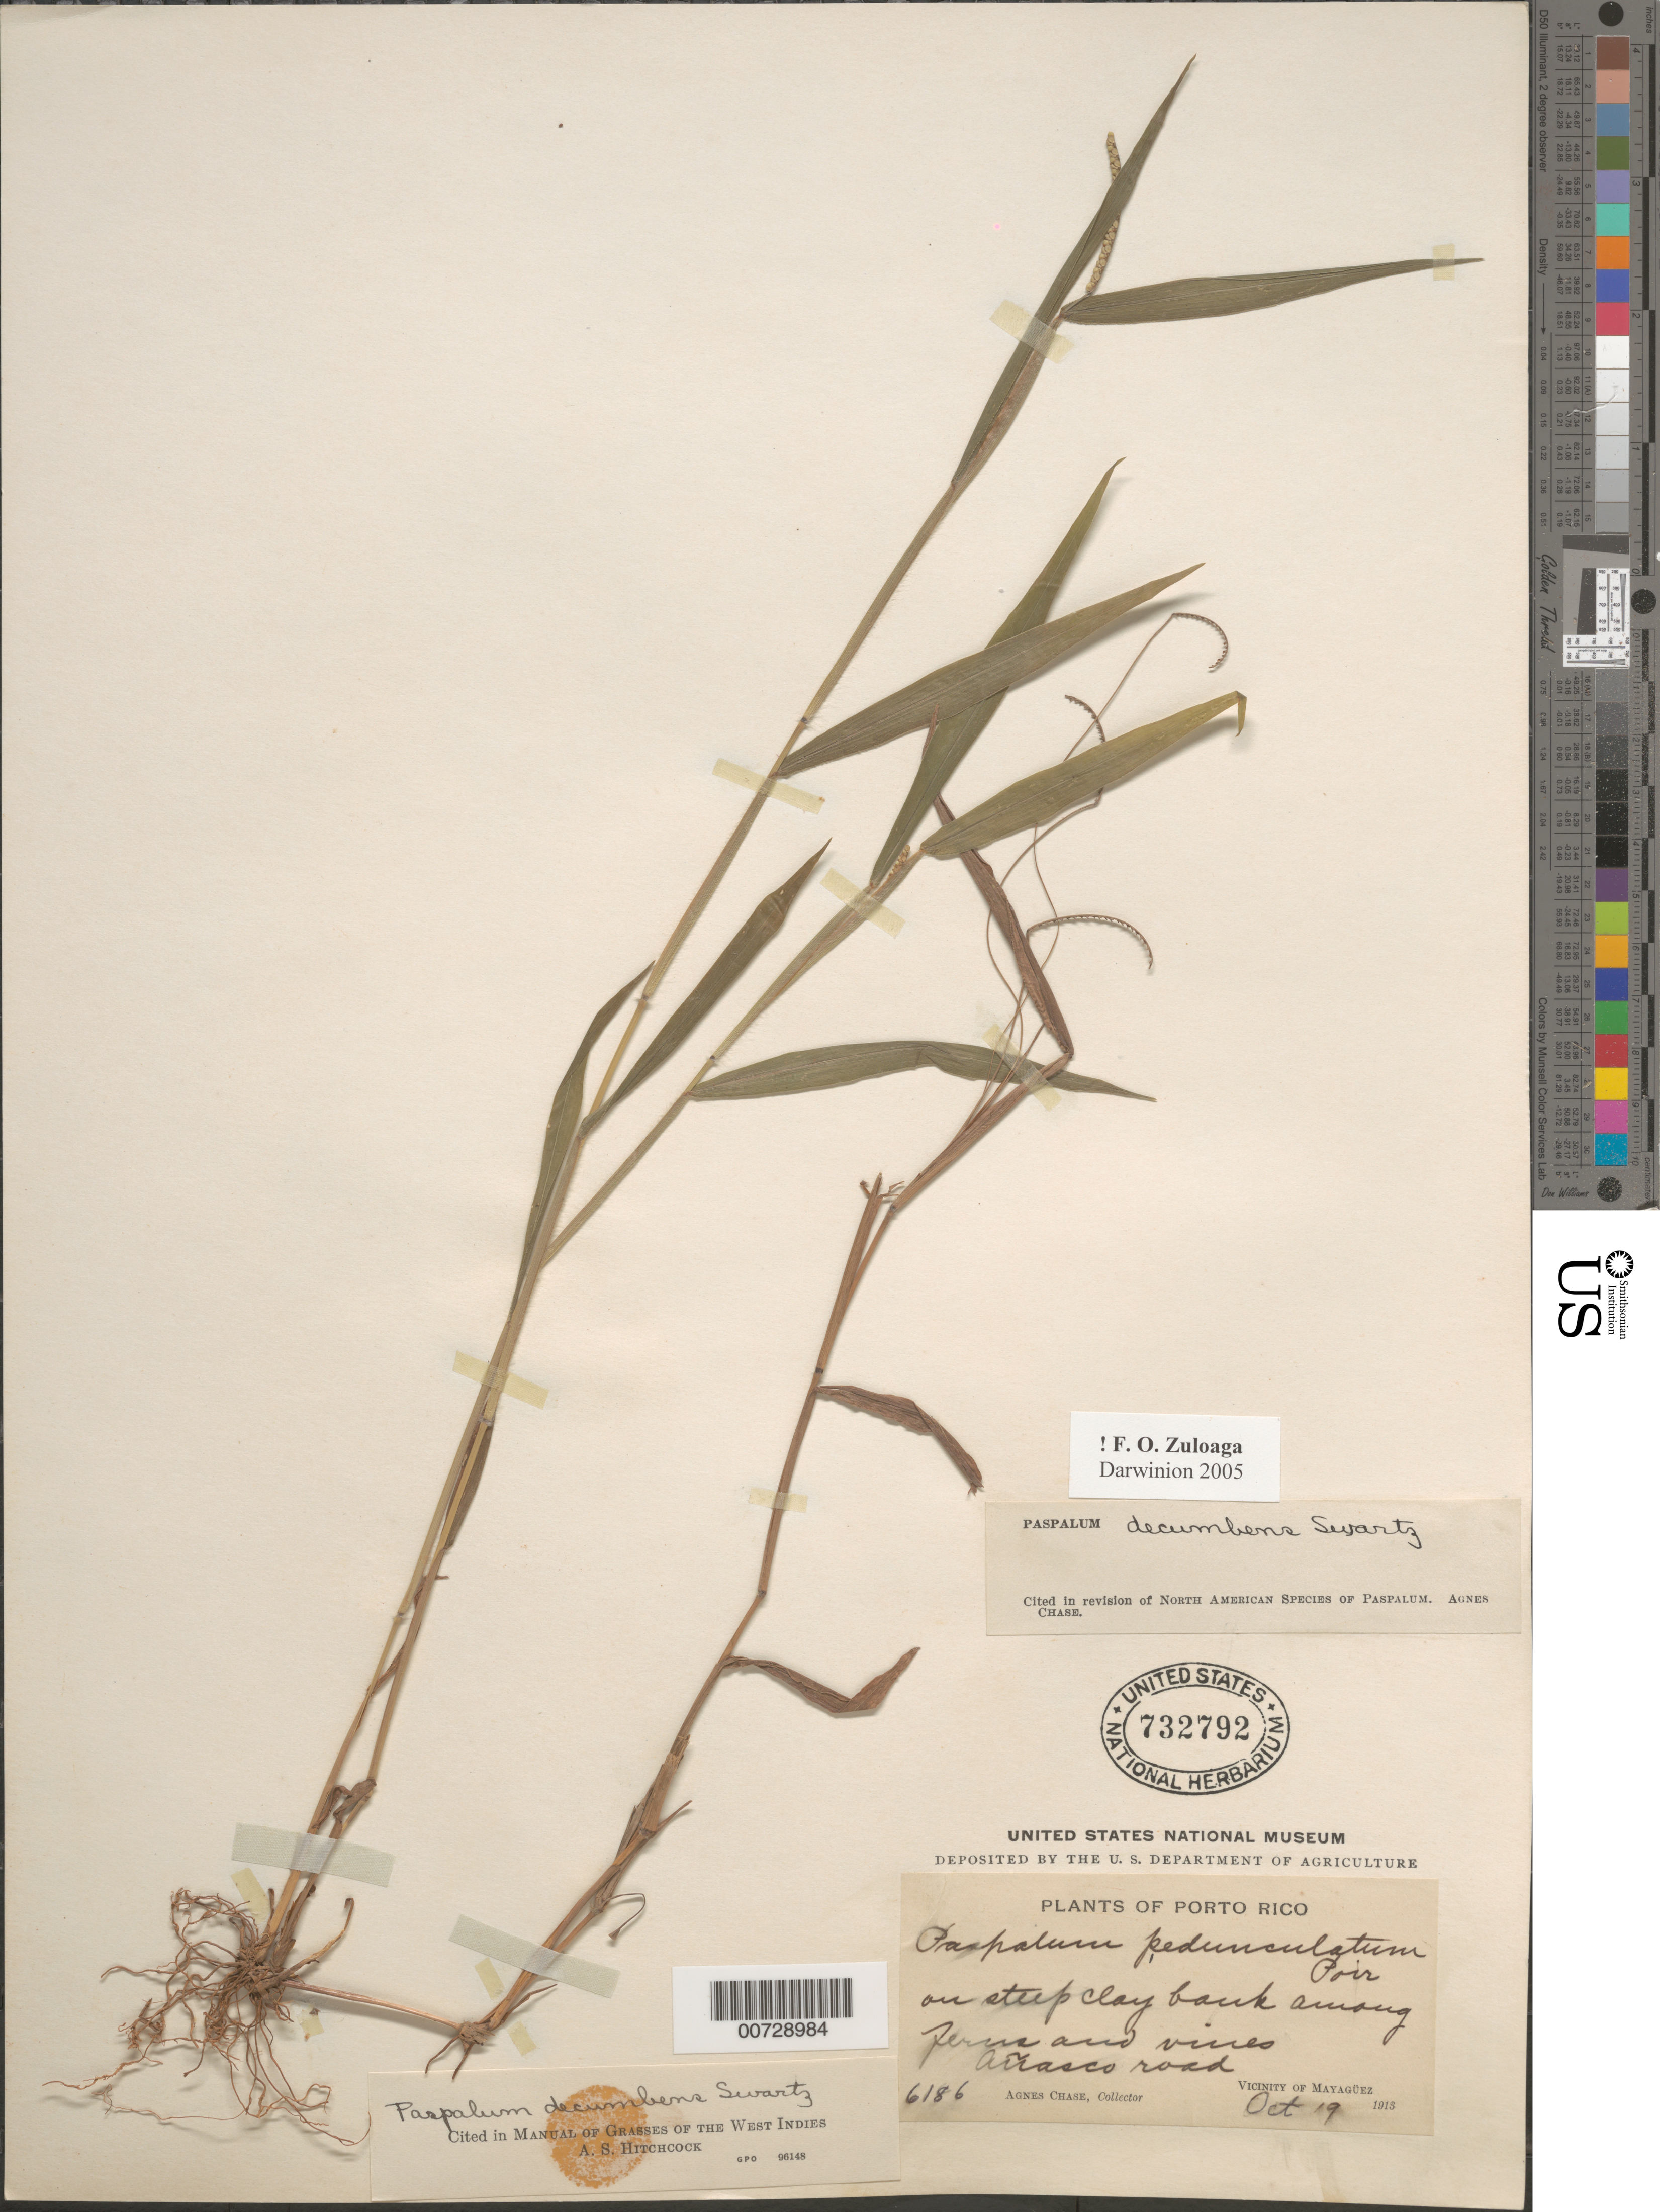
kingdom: Plantae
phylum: Tracheophyta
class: Liliopsida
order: Poales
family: Poaceae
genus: Paspalum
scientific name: Paspalum decumbens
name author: Sw.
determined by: Chase, [M.] Agnes, (US)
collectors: A. Chase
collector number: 6186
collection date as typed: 19 Oct 1913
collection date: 1913-10-19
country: Puerto Rico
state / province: Mayagüez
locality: Añasco Road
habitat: On steep clay bank among ferns and vines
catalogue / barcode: US 732792